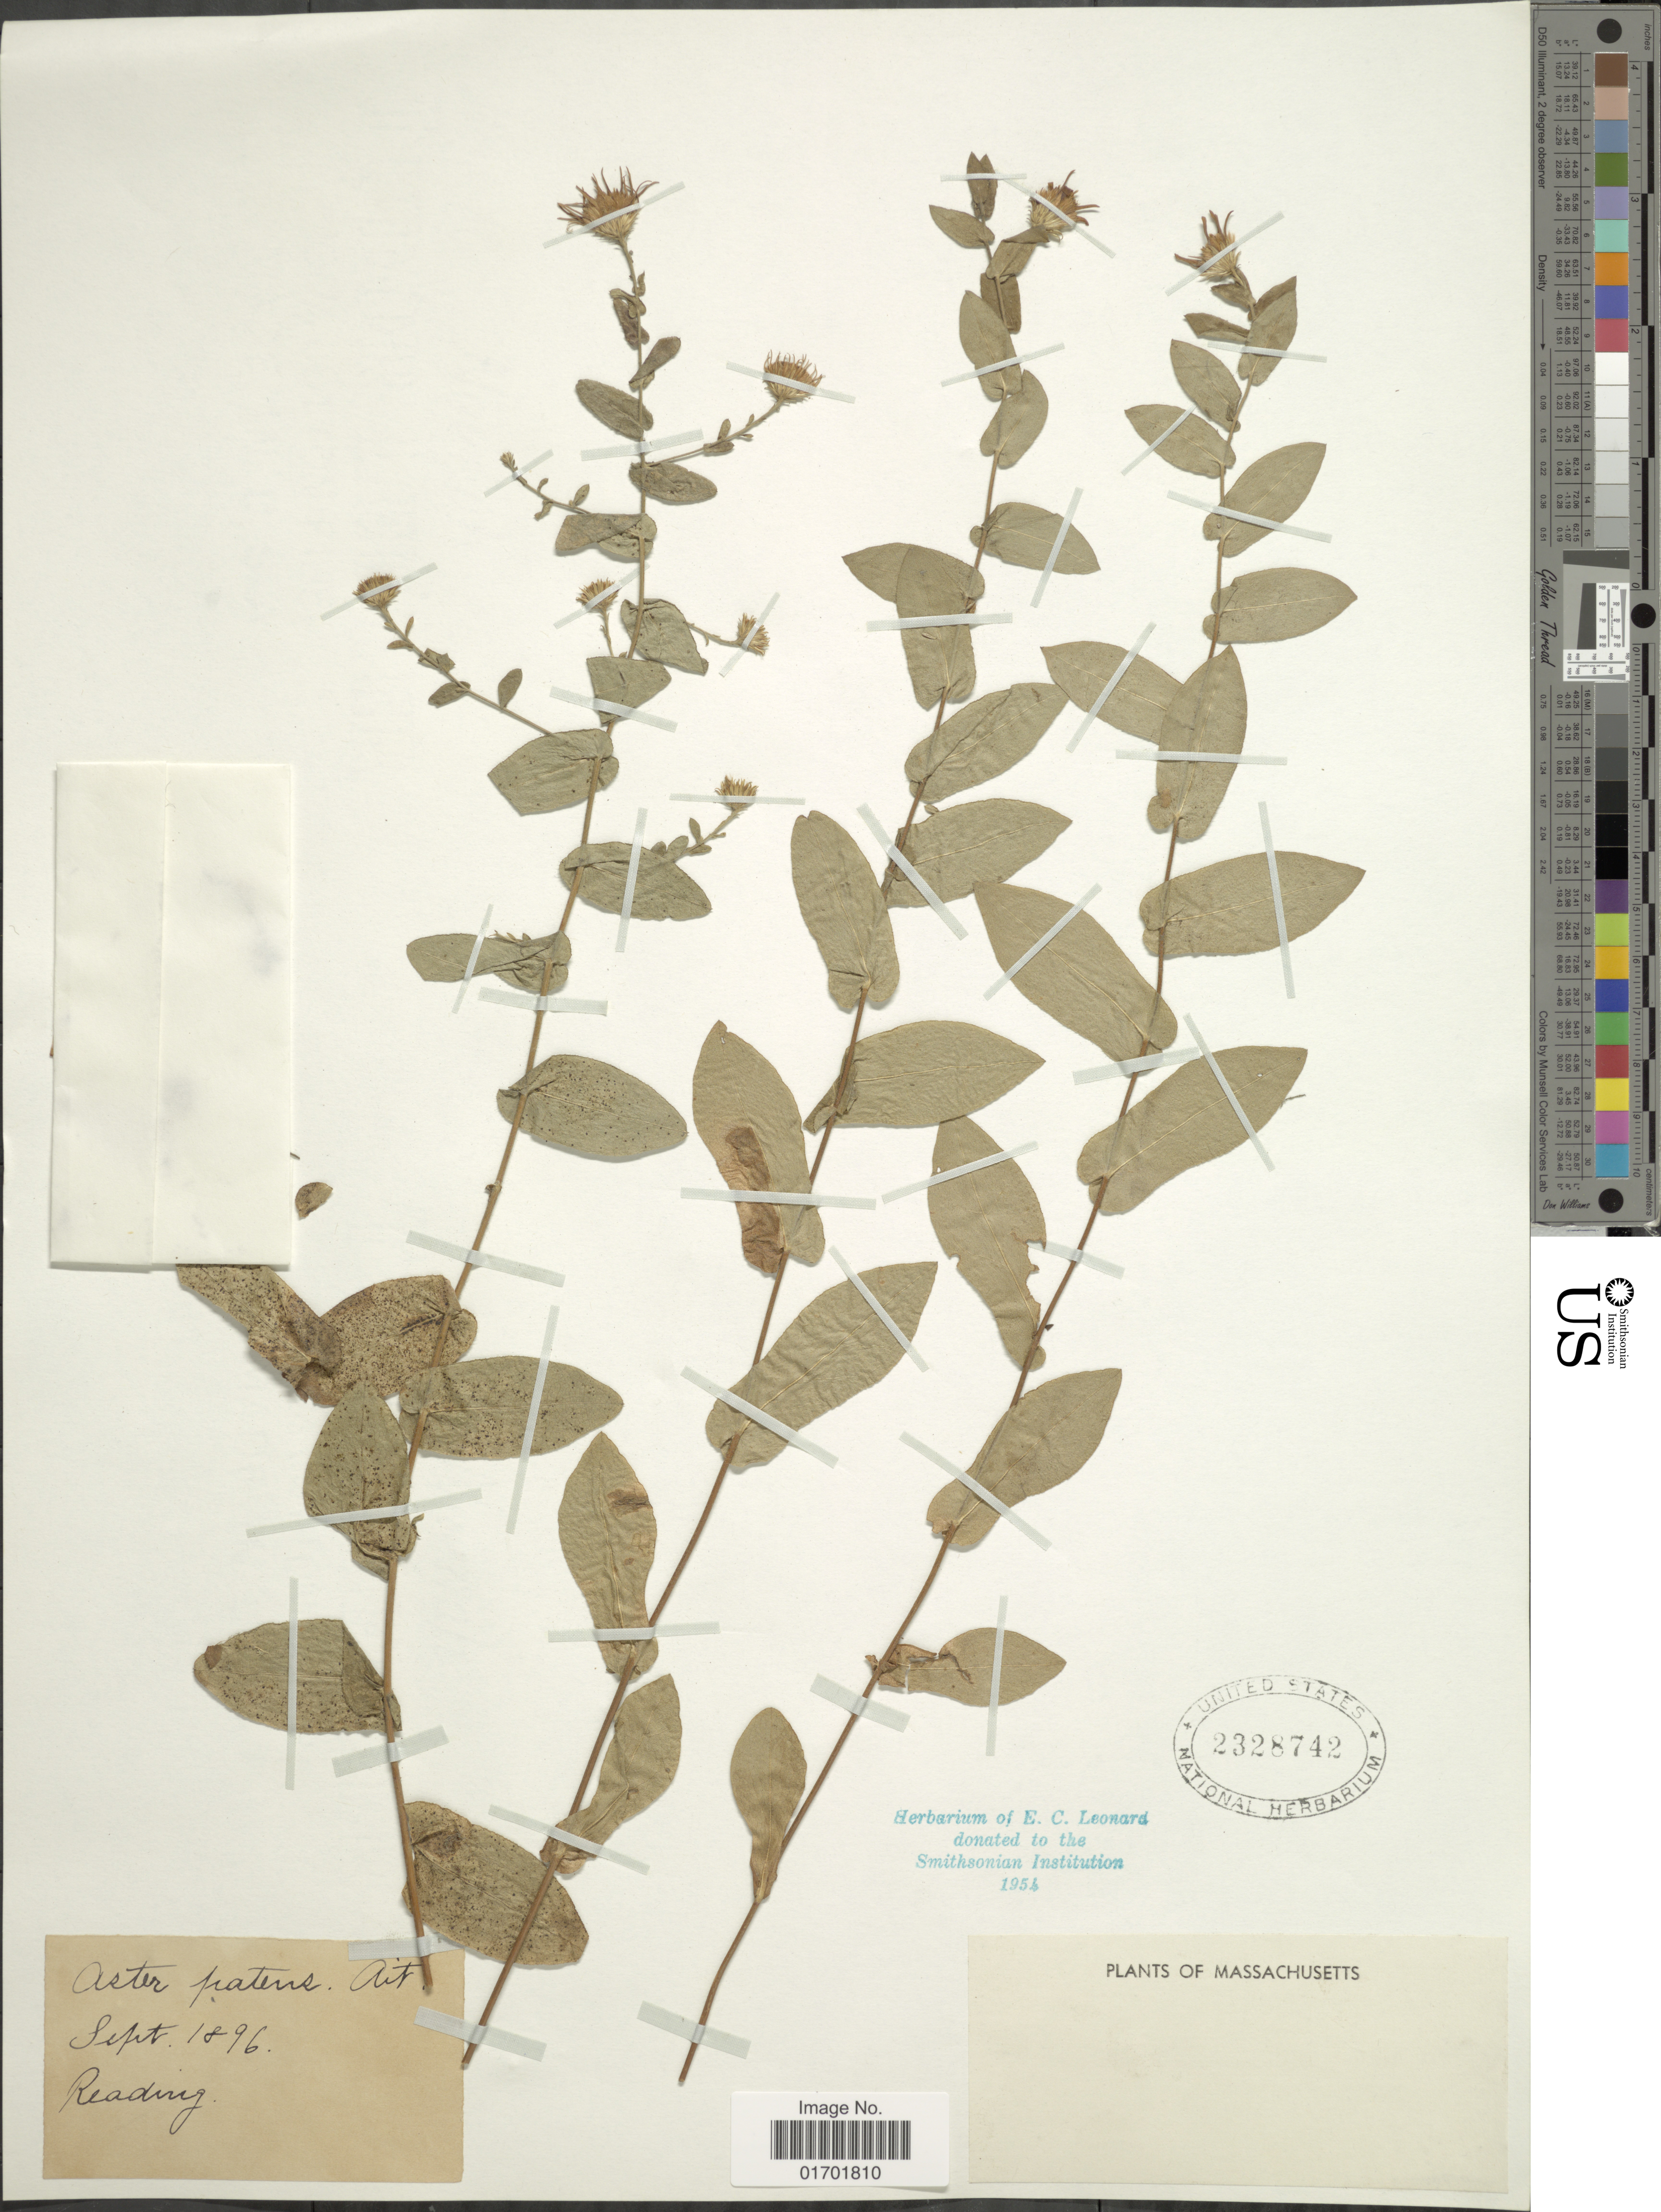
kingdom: Plantae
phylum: Tracheophyta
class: Magnoliopsida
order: Asterales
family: Asteraceae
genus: Symphyotrichum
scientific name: Symphyotrichum patens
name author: (Aiton) G.L. Nesom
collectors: R. Reading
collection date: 1896-09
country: United States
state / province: Massachusetts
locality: Massachusetts.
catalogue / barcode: US 2328742